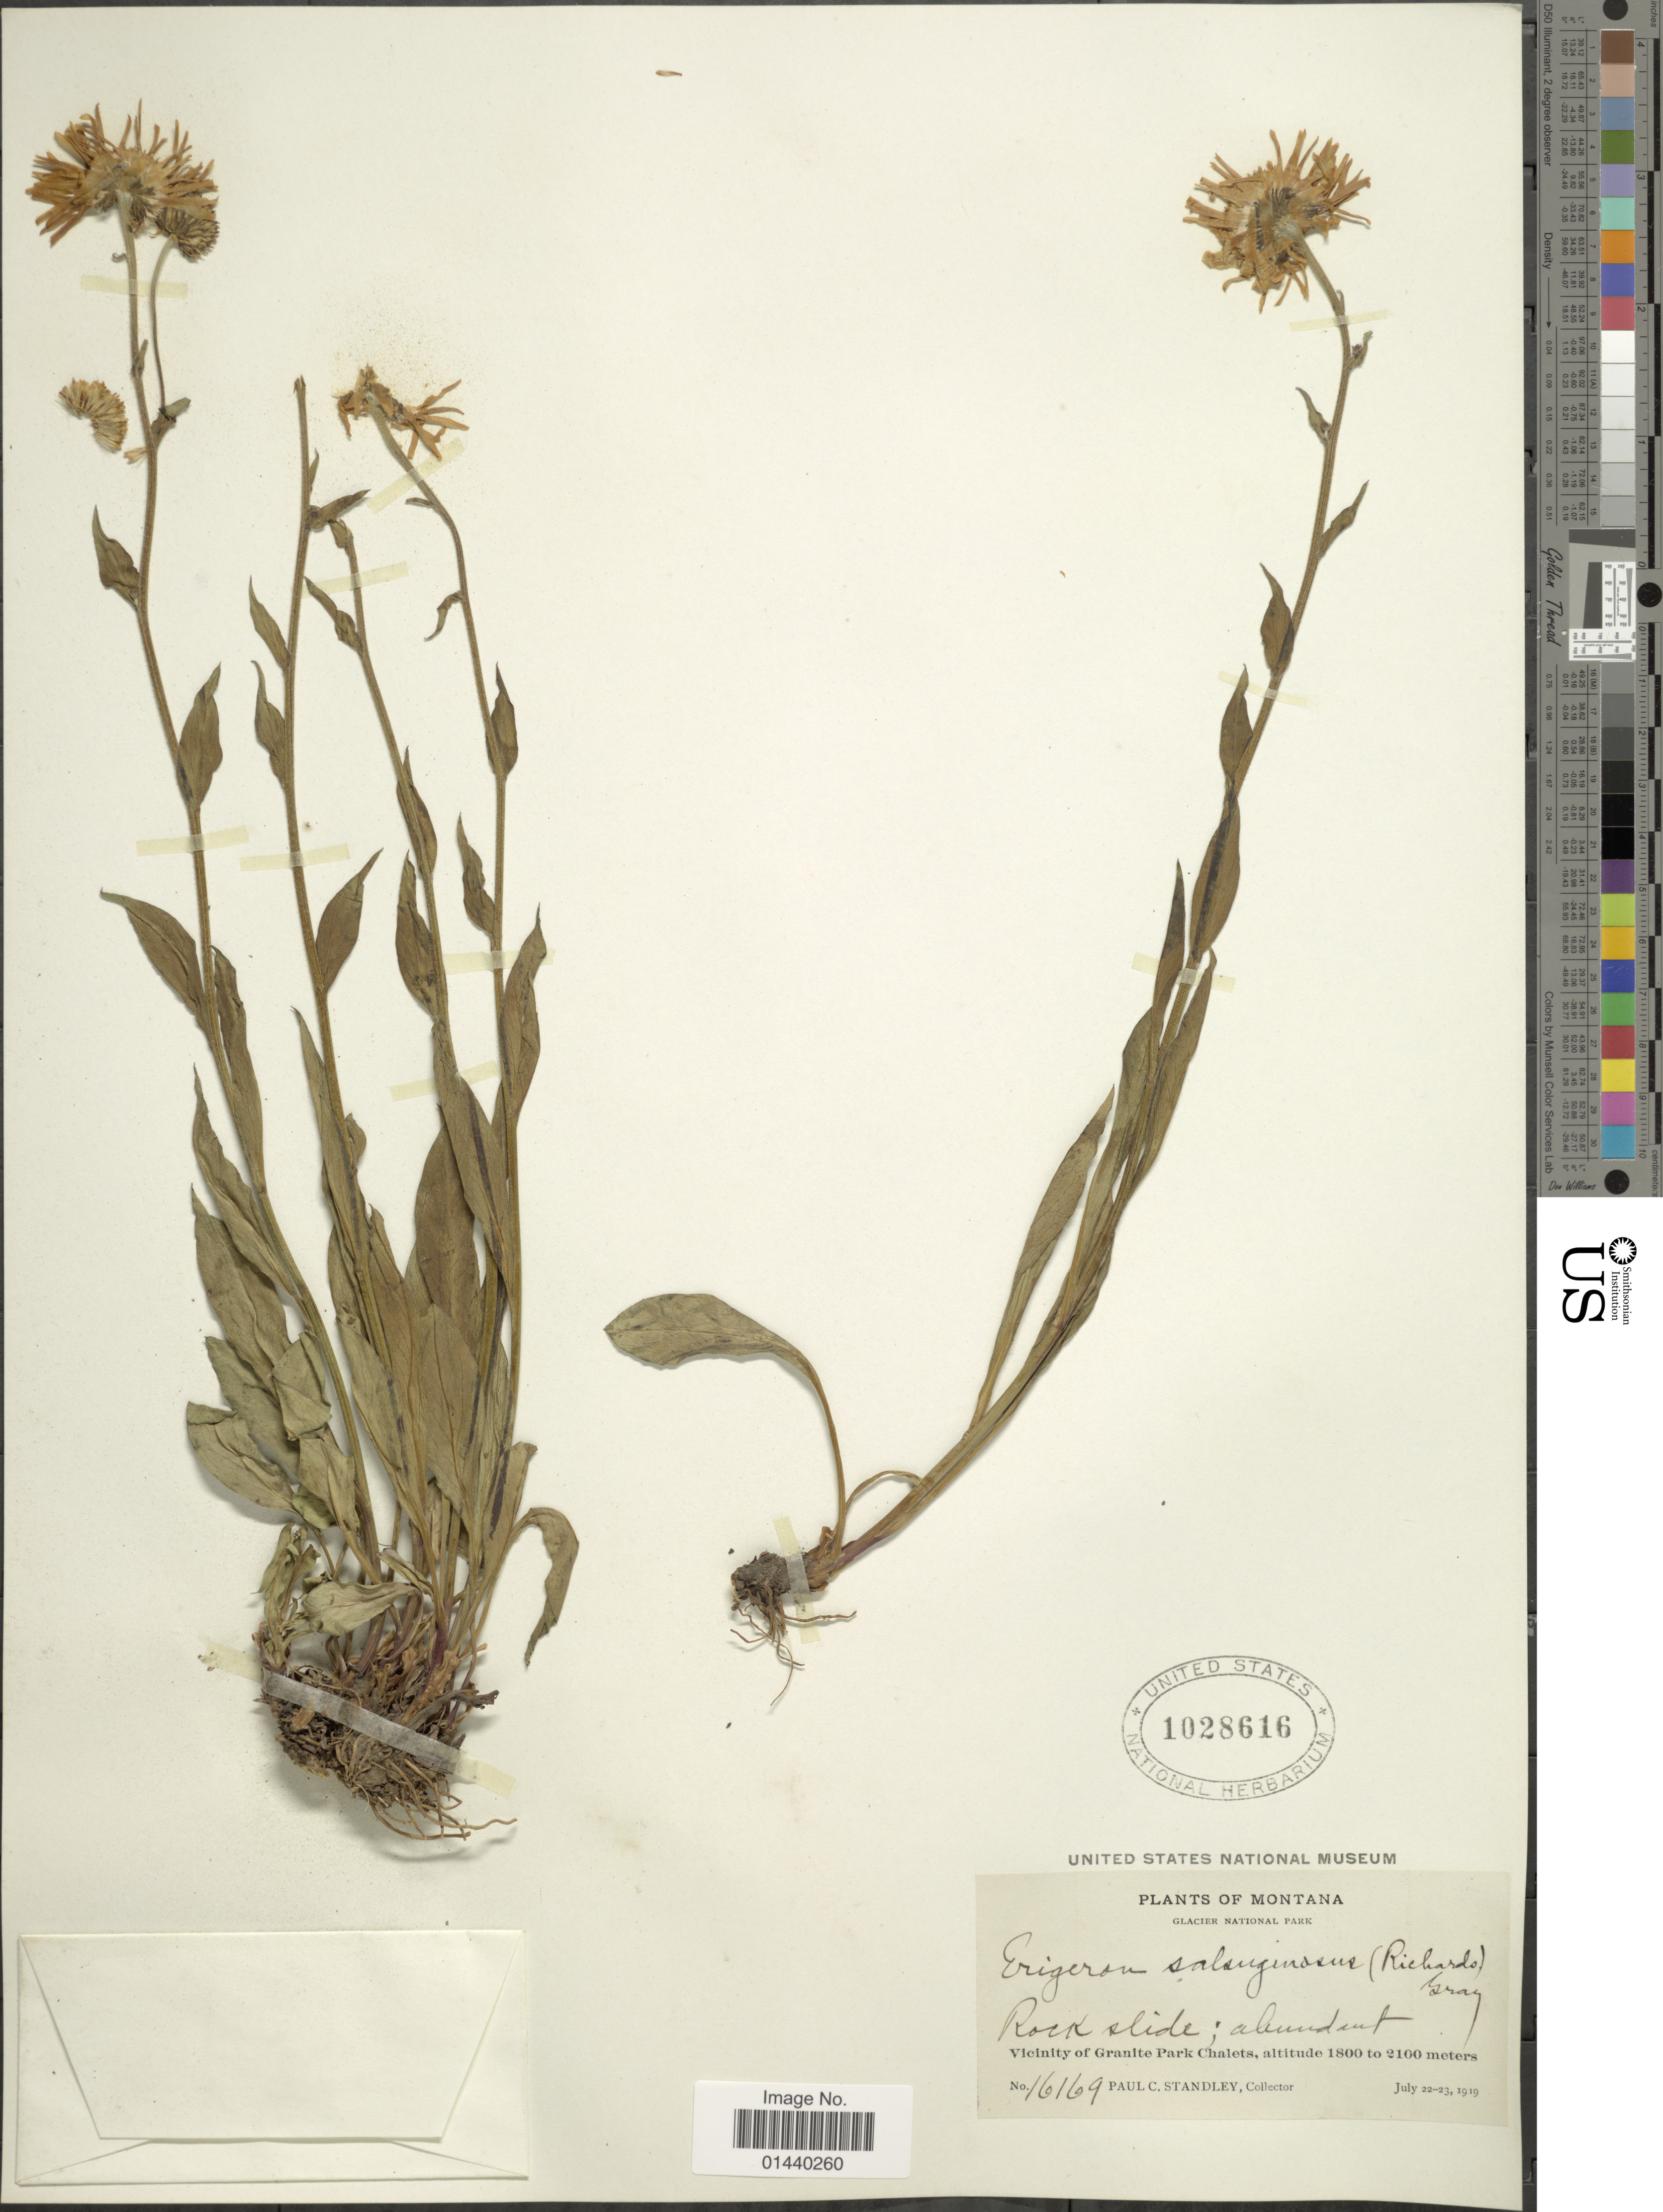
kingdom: Plantae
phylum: Tracheophyta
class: Magnoliopsida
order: Asterales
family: Asteraceae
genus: Erigeron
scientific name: Erigeron salsuginosus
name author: (Richardson ex R. Br.) A. Gray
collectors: P. C. Standley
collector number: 16169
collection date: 1919-07-22/1919-07-23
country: United States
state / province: Montana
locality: Glacier National Park. Vicinity of Granite Park Chalets.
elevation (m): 1800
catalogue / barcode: US 1028616